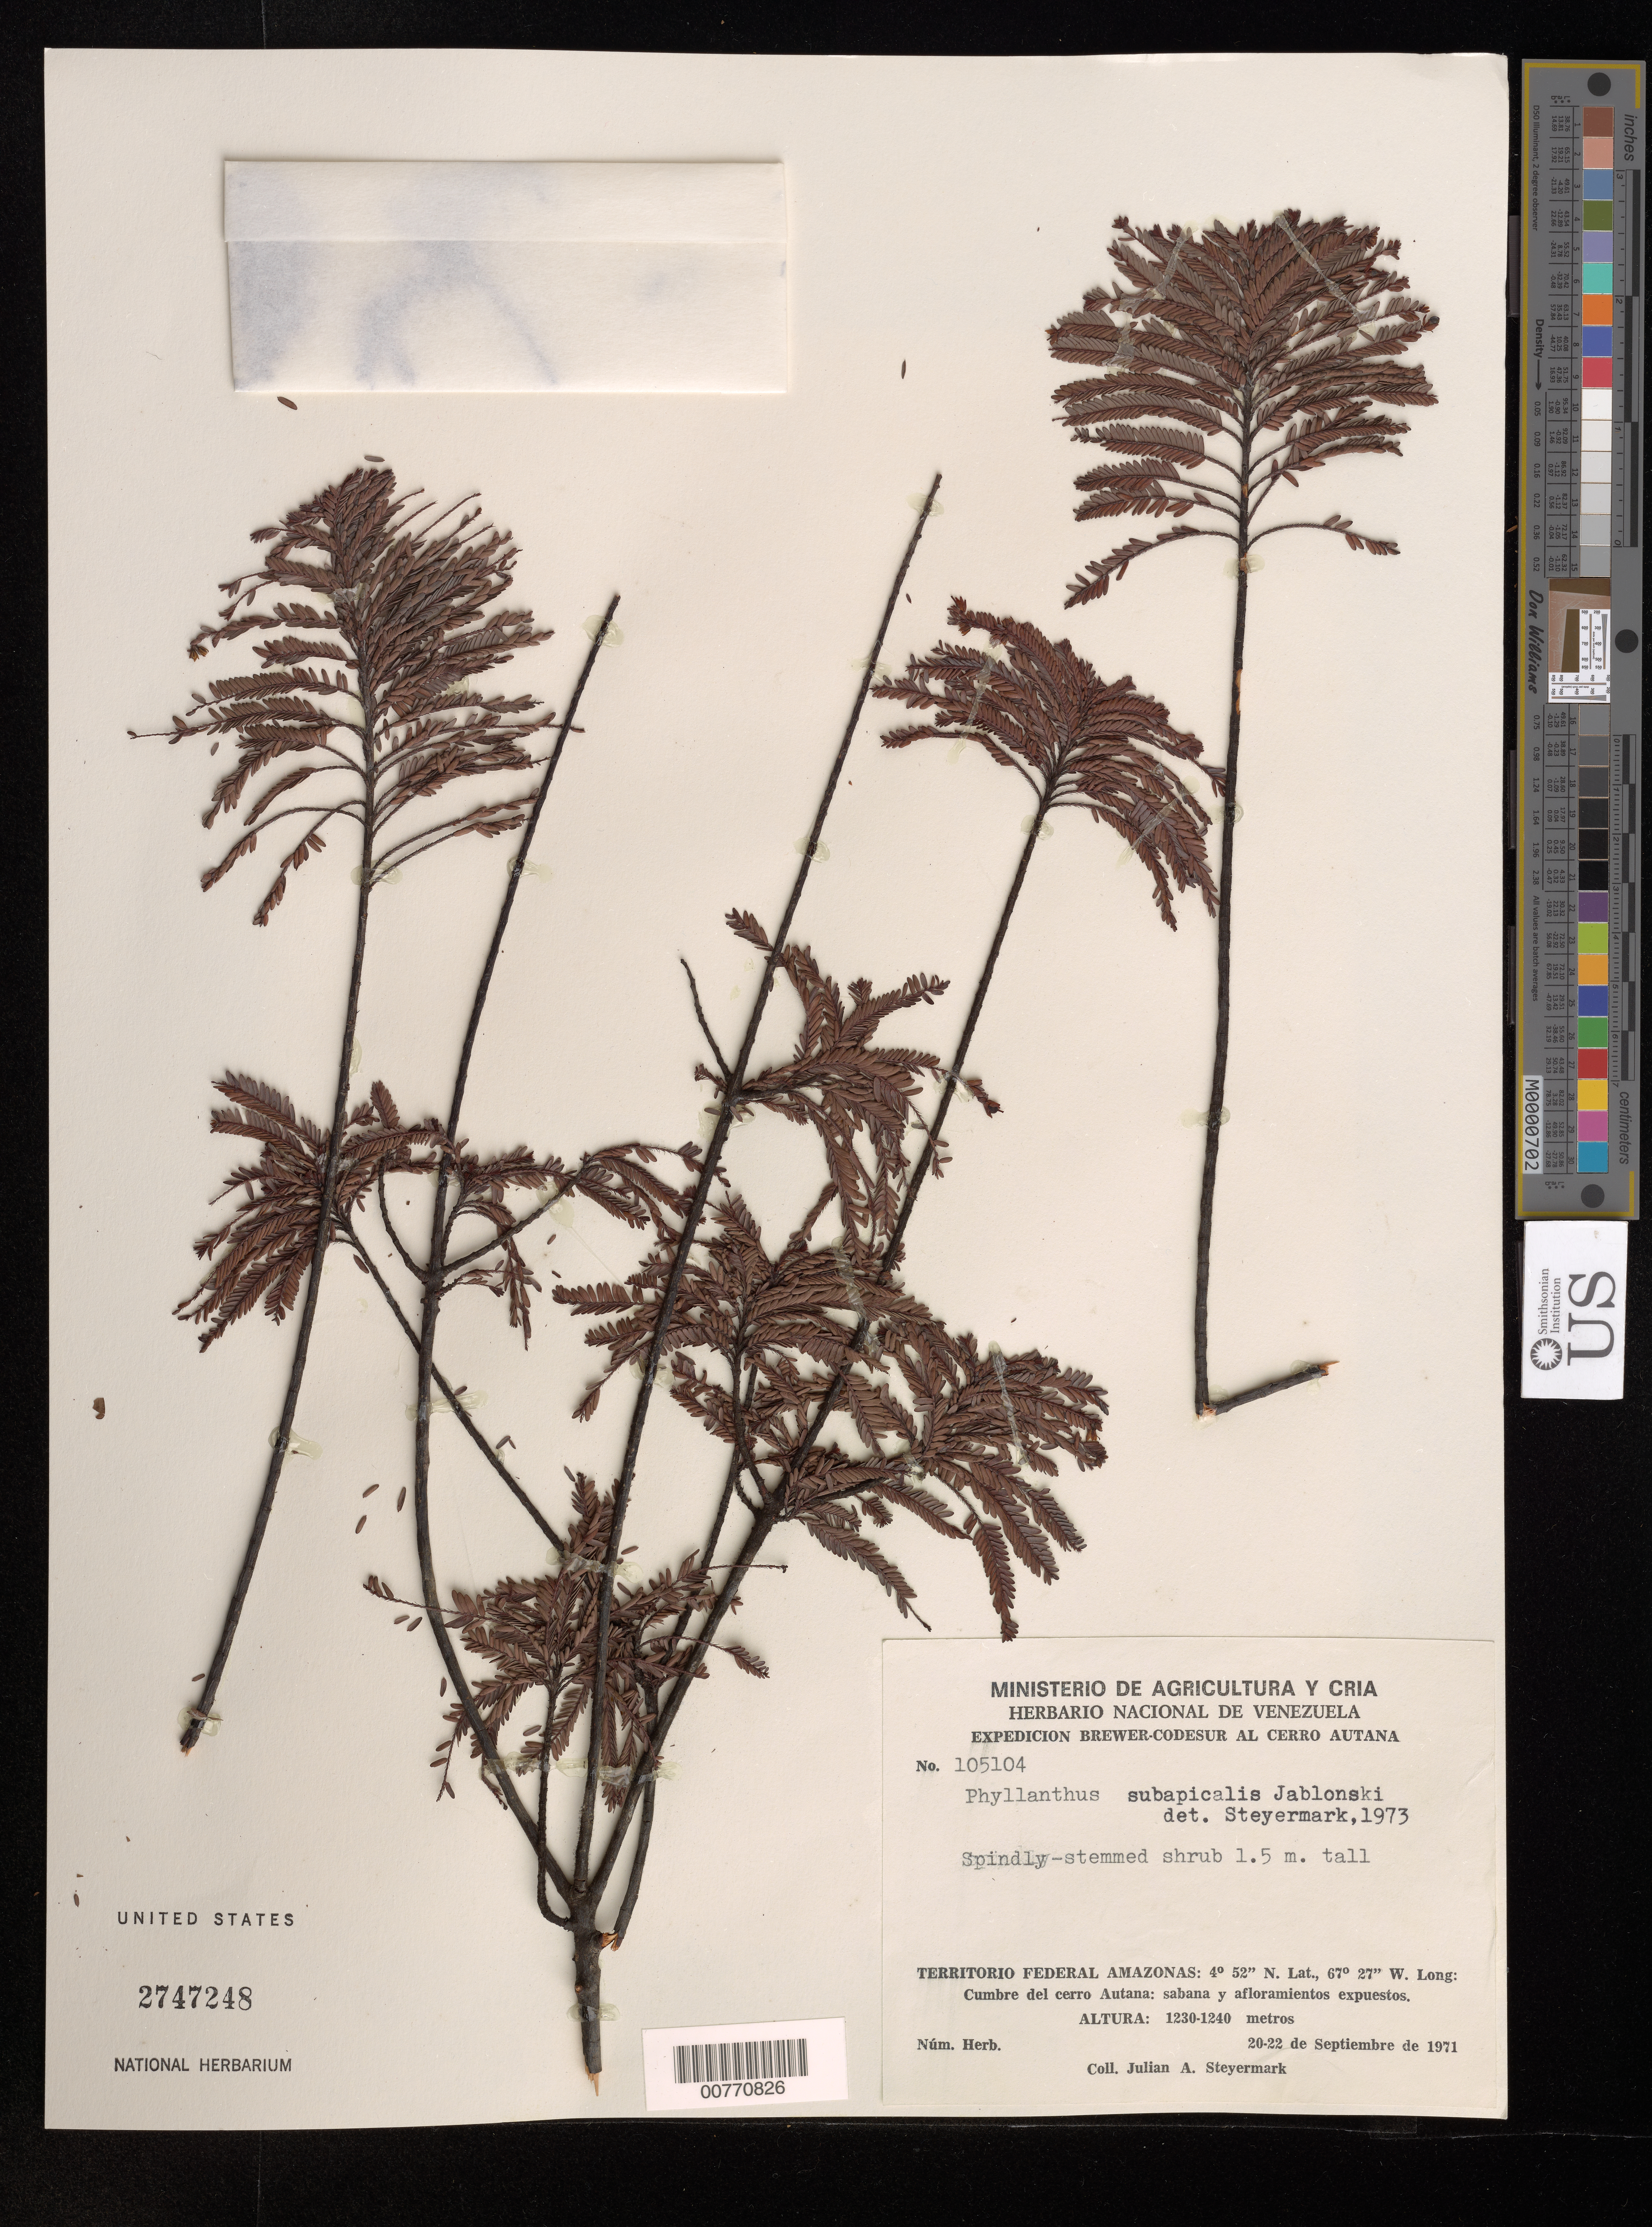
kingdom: Plantae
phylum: Tracheophyta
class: Magnoliopsida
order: Malpighiales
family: Phyllanthaceae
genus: Phyllanthus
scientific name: Phyllanthus subapicalis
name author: Jabl.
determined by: Steyermark, Julian A., (VEN)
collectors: J. Steyermark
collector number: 105104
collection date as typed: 20-Sep-71 to 22-Sep-71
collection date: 1971-09-20/1971-09-22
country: Venezuela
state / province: Amazonas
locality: Cerro Autana, cumbre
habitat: Savanna and exposed outcrops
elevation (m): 1230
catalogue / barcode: US 2747248